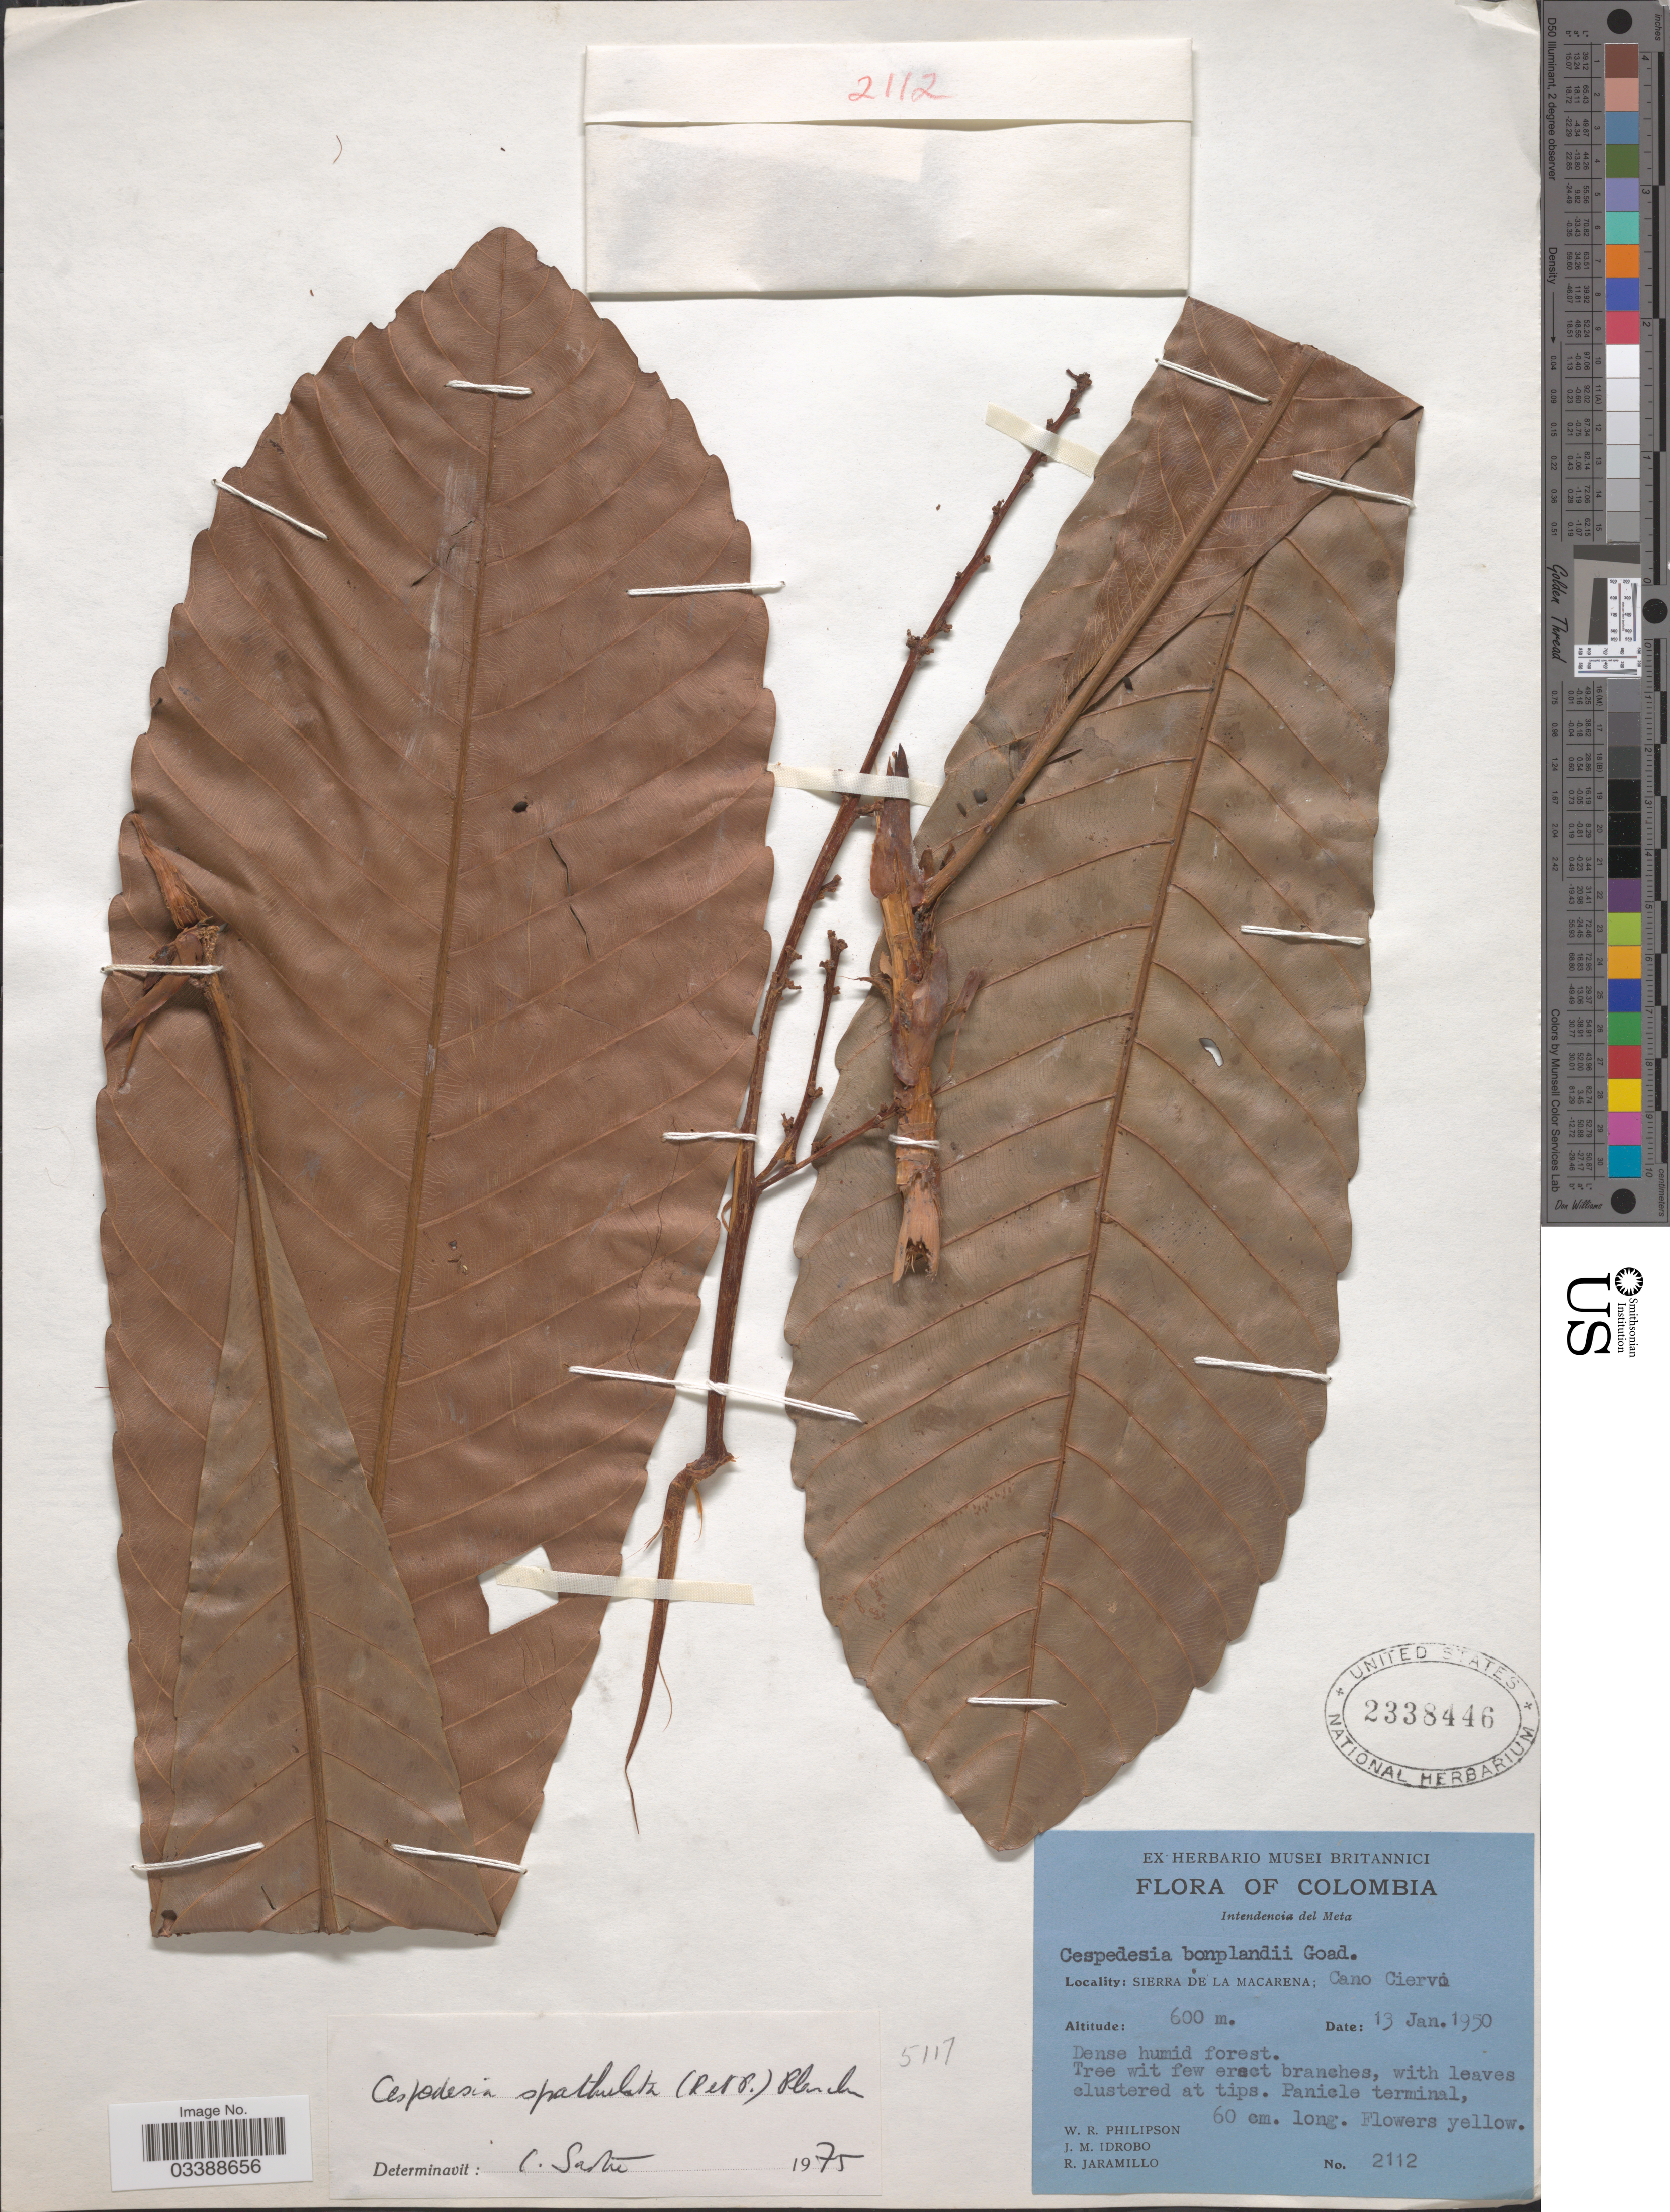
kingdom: Plantae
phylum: Tracheophyta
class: Magnoliopsida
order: Malpighiales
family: Ochnaceae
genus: Cespedesia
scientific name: Cespedesia spathulata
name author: (Ruiz & Pav.) Planch.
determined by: Sastre, C.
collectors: W. R. Philipson, J. M. Idrobo & R. Jaramillo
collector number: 2112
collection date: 1950-01-13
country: Colombia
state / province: Meta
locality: Intendendia del Meta. Sierra de la Macarena: Cano Ciervo.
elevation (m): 600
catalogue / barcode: US 2338446